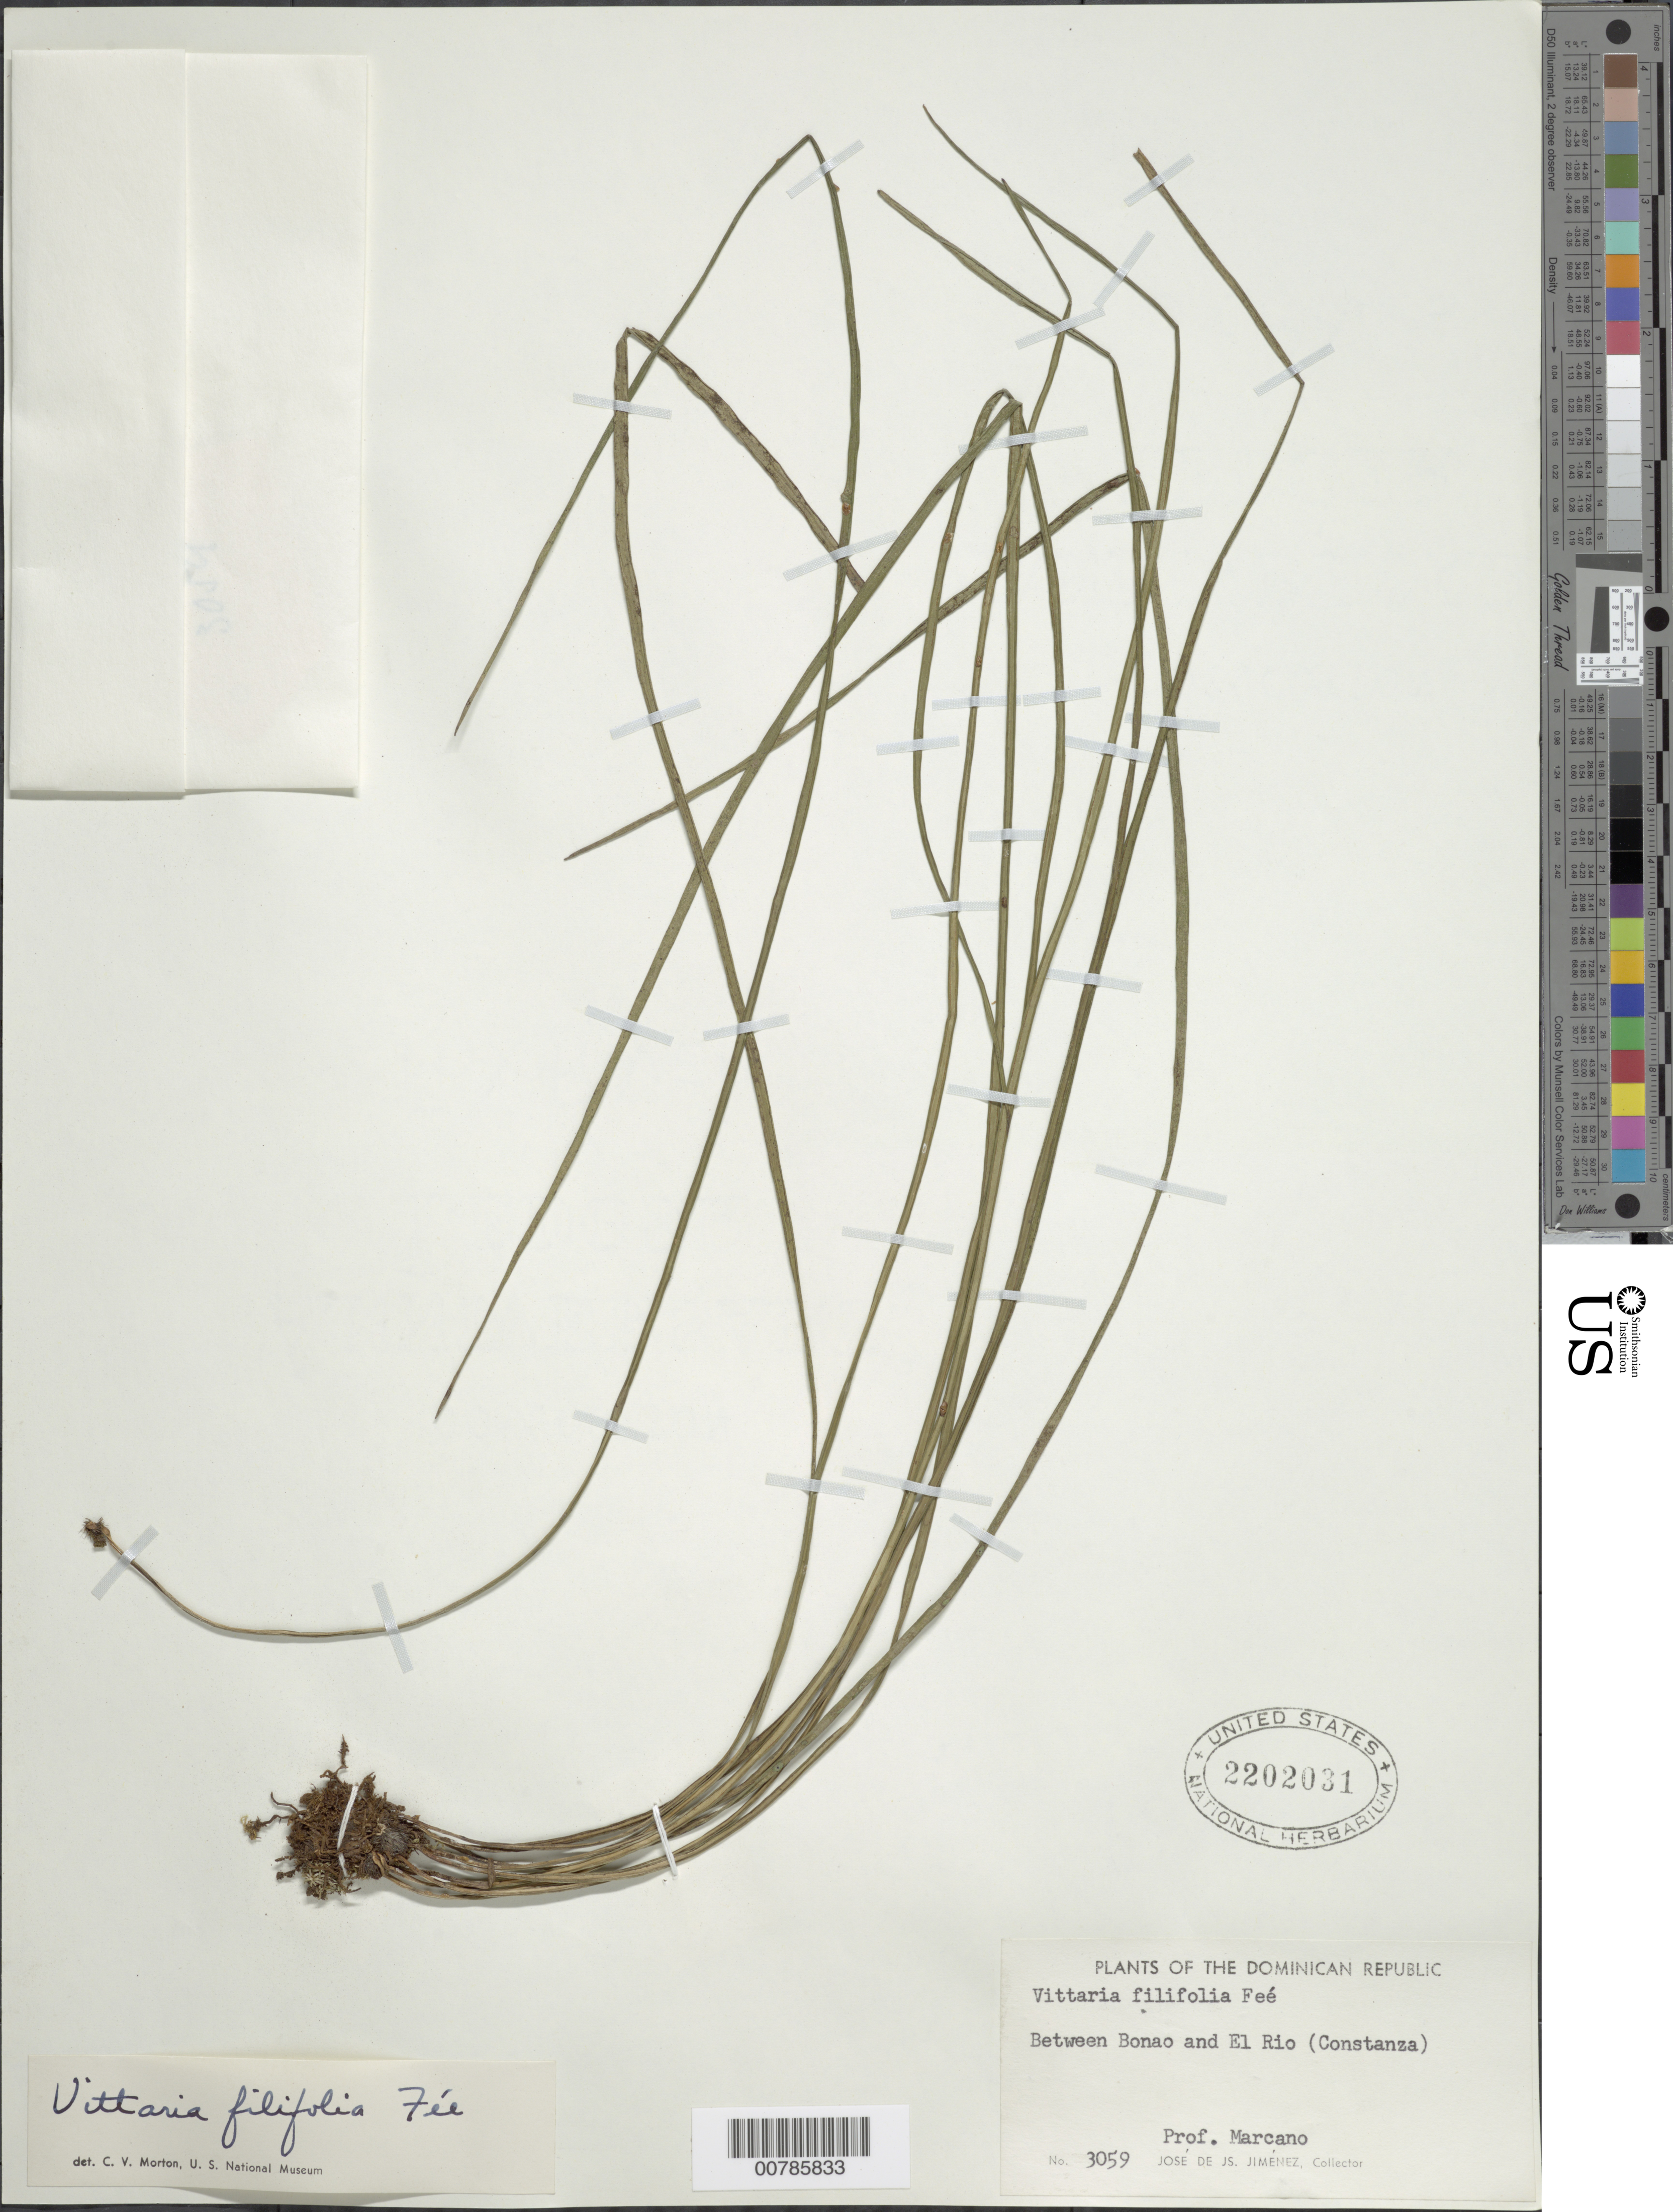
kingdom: Plantae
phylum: Tracheophyta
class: Polypodiopsida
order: Polypodiales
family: Pteridaceae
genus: Vittaria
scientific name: Vittaria graminifolia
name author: Kaulf.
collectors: J. J. Jiménez & P. Marcano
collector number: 3059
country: Dominican Republic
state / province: La Vega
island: Hispaniola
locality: Bonao to El Río (Constanza)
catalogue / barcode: US 2202031